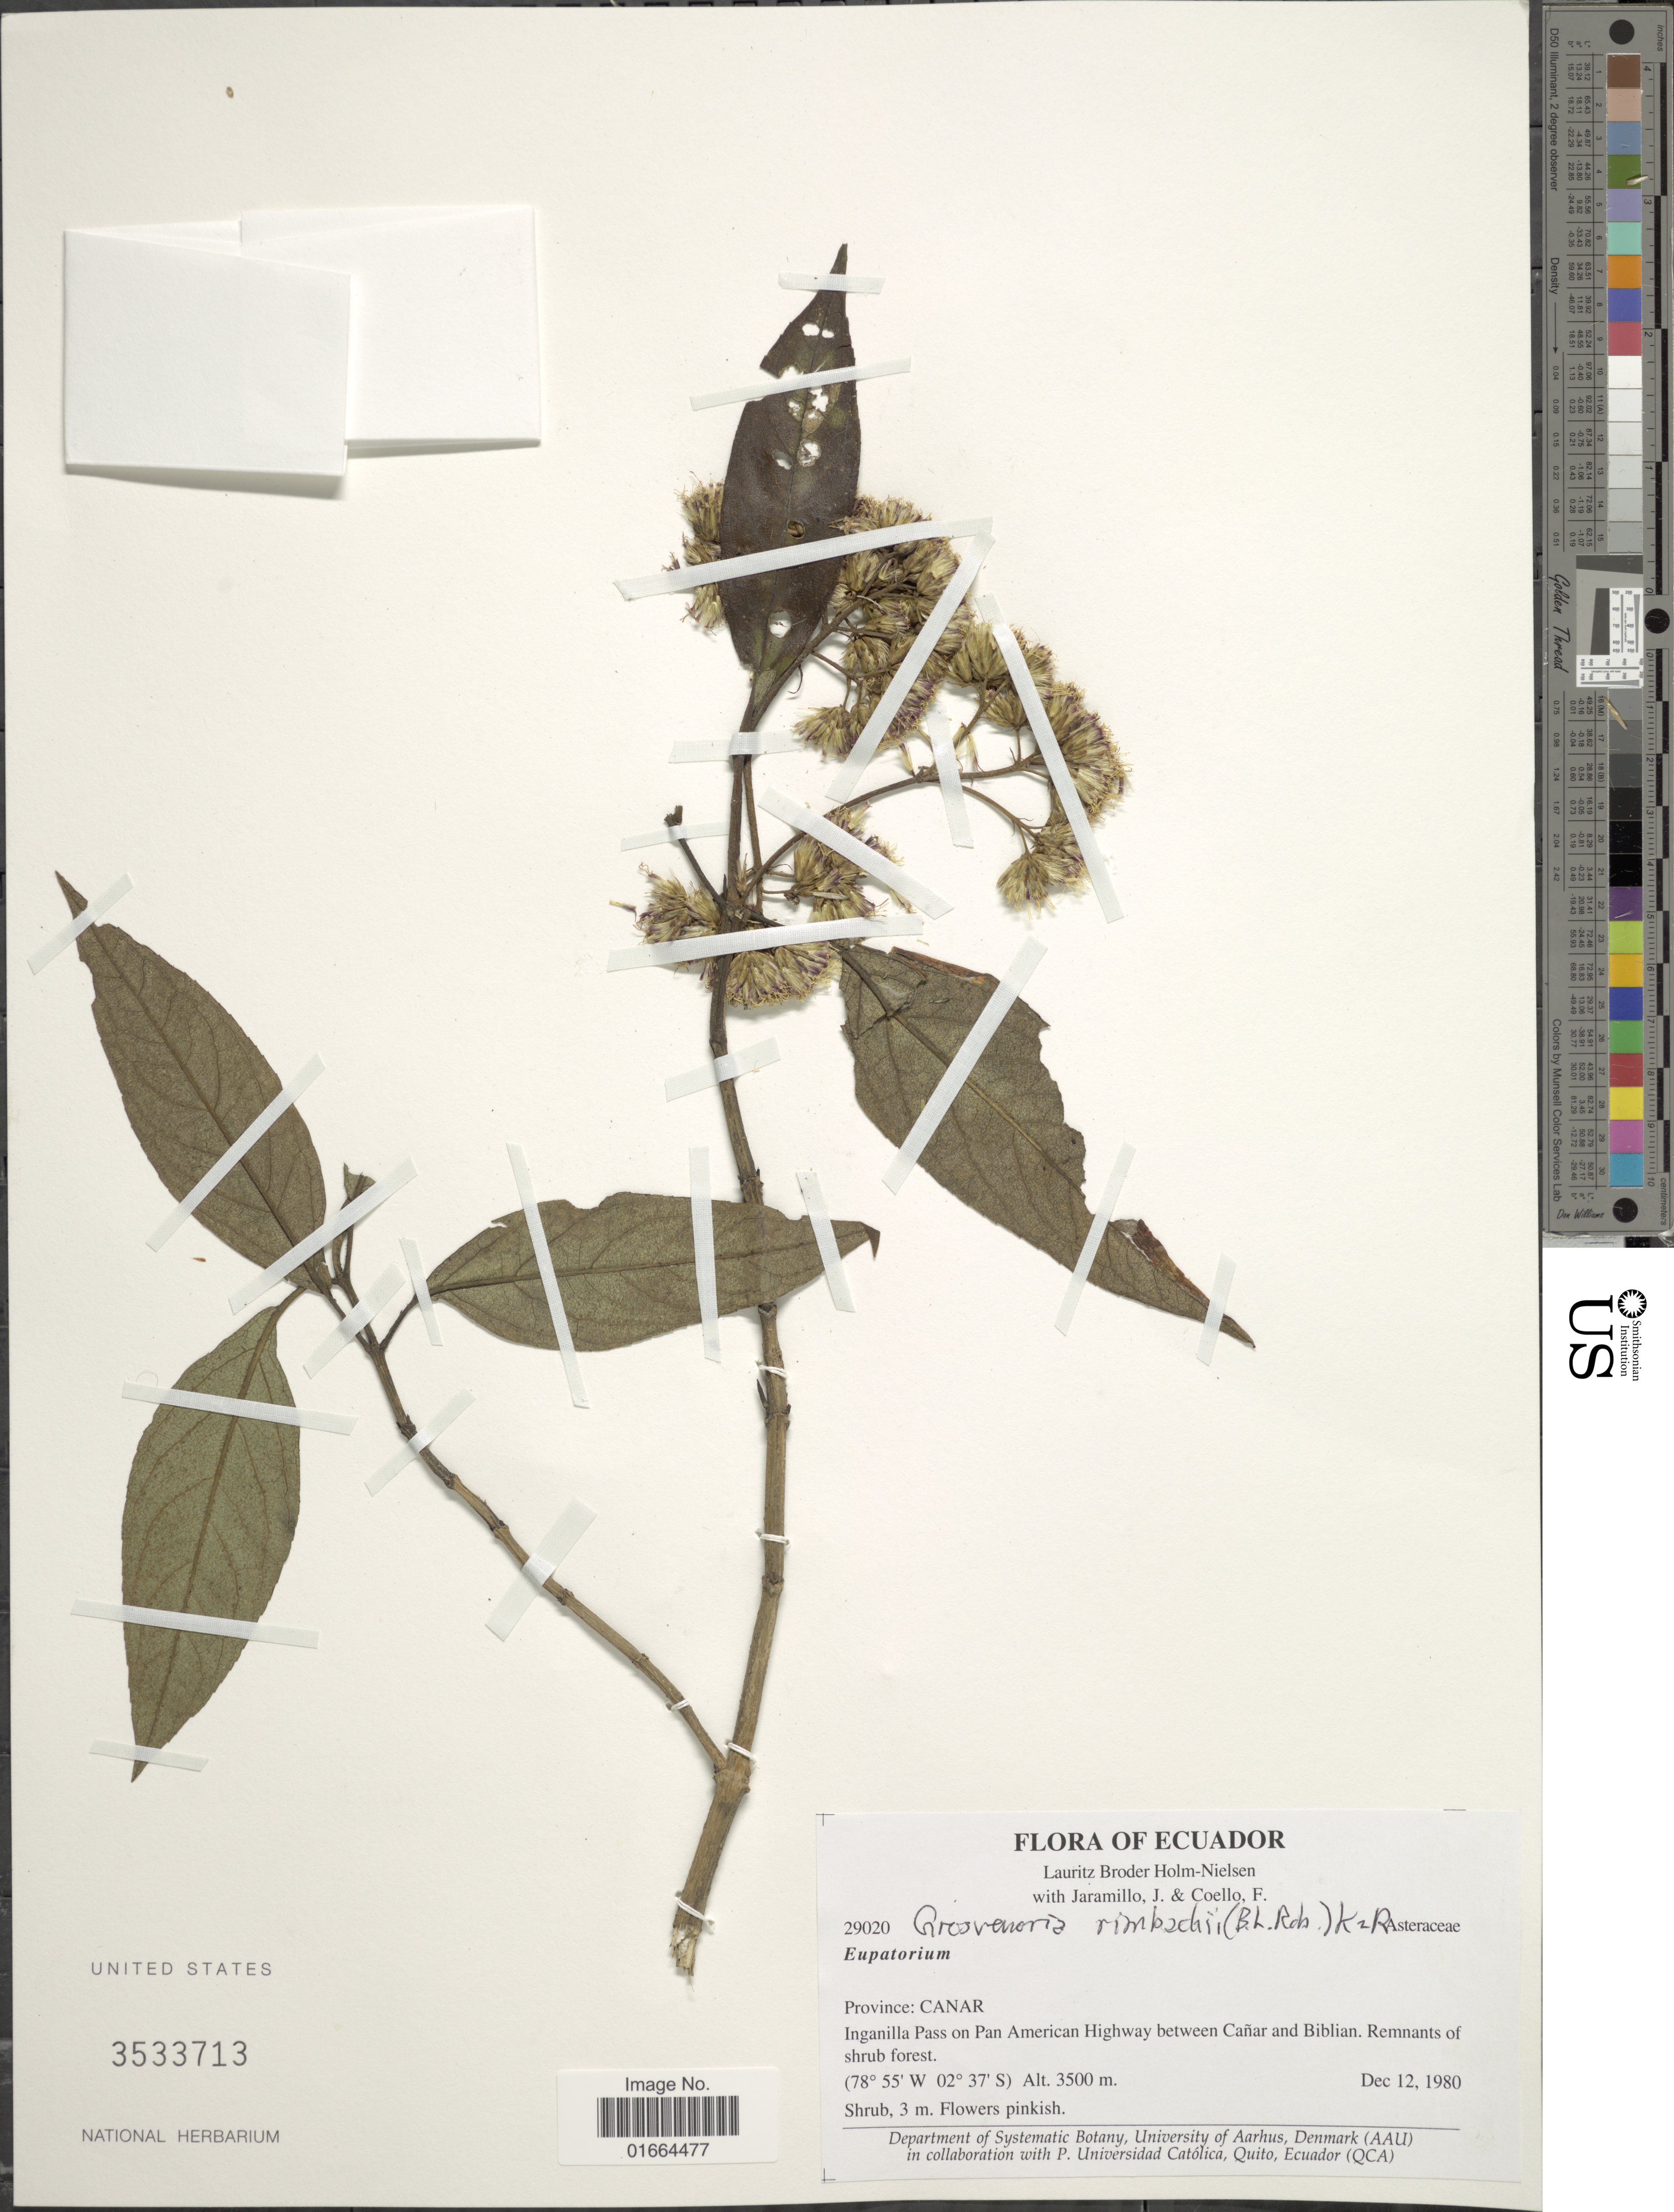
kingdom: Plantae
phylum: Tracheophyta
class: Magnoliopsida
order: Asterales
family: Asteraceae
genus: Grosvenoria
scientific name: Grosvenoria rimbachii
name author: (B.L. Rob.) R.M. King & H. Rob.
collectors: L. B. Holm-Nielsen, J. Jaramillo & F. Coello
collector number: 29020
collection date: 1980-12-12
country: Ecuador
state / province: Cañar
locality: Province: Canar, Inganilla Pass on Pan American Highway between Canar and Biblian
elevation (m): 3500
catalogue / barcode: US 3533713